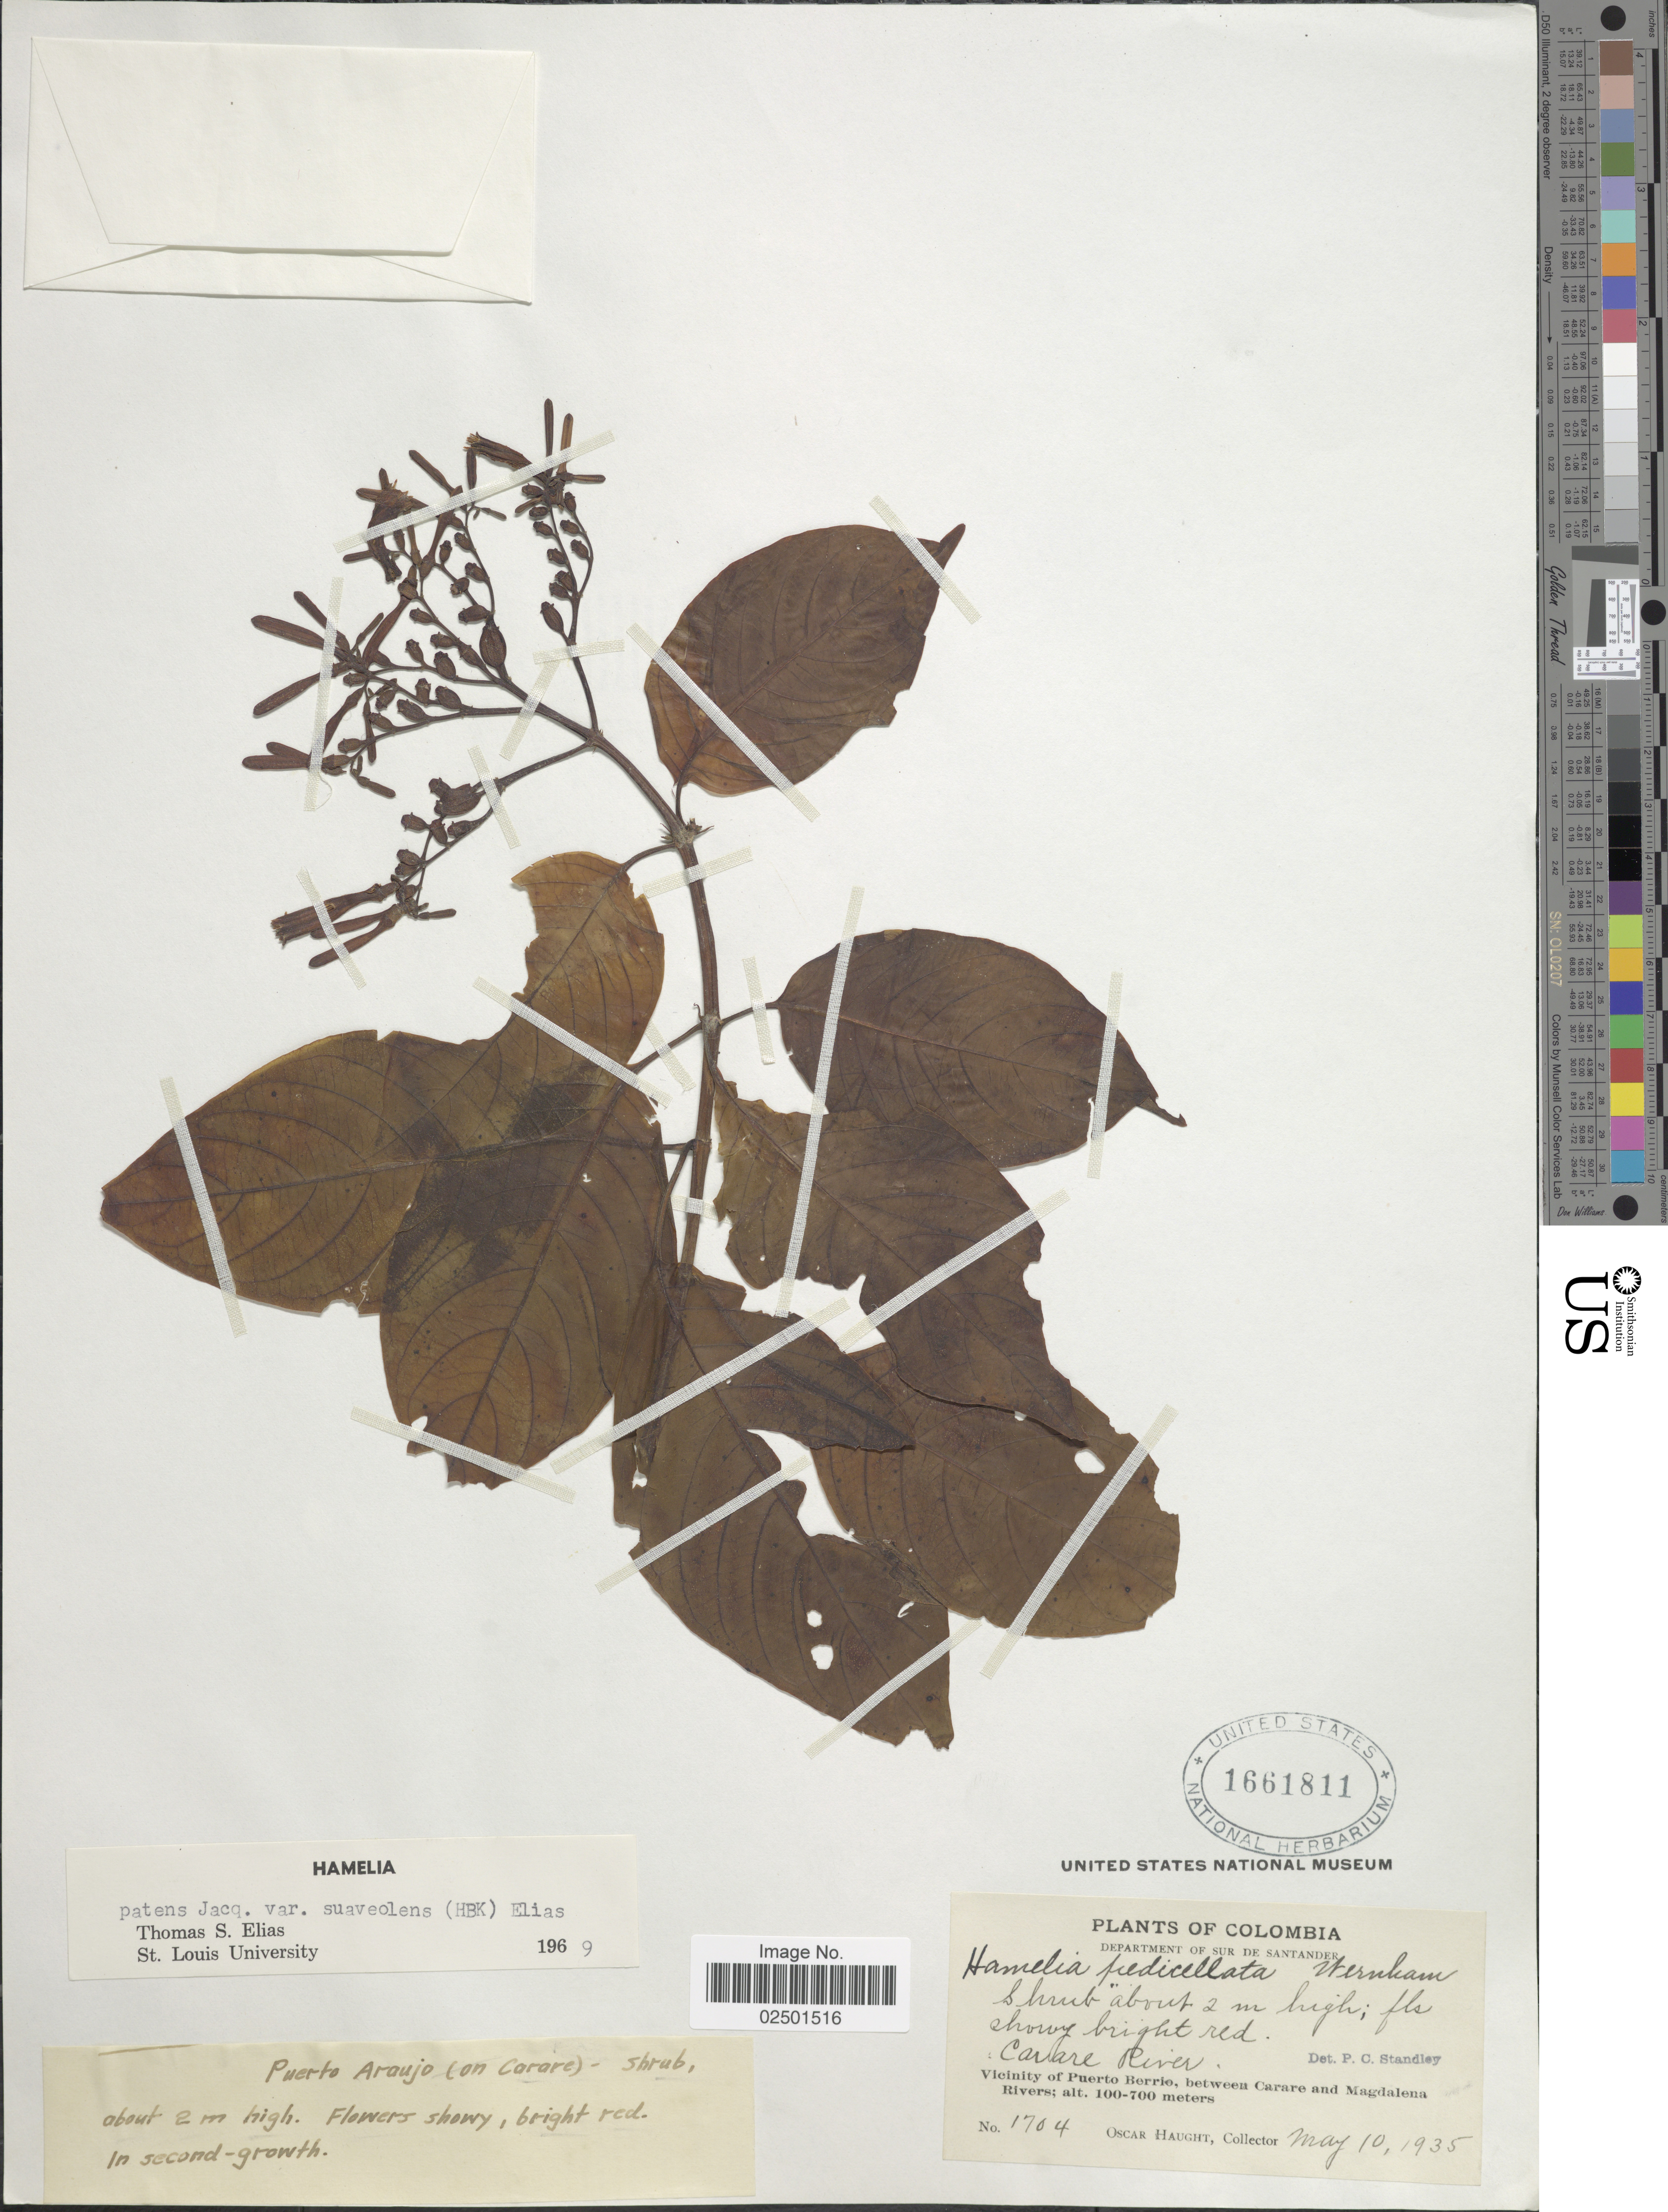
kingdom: Plantae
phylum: Tracheophyta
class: Magnoliopsida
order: Gentianales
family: Rubiaceae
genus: Hamelia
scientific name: Hamelia patens var. glabra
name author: Oerst.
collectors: O. Haught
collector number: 1704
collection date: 1935-05-10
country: Colombia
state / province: Santander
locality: Department of Sur de Santander. Carare River. Vicinity of Puerto Berrio, between Carare and Magdalena Rivers. Puerto Araujo (on Carare).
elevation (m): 100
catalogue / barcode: US 1661811